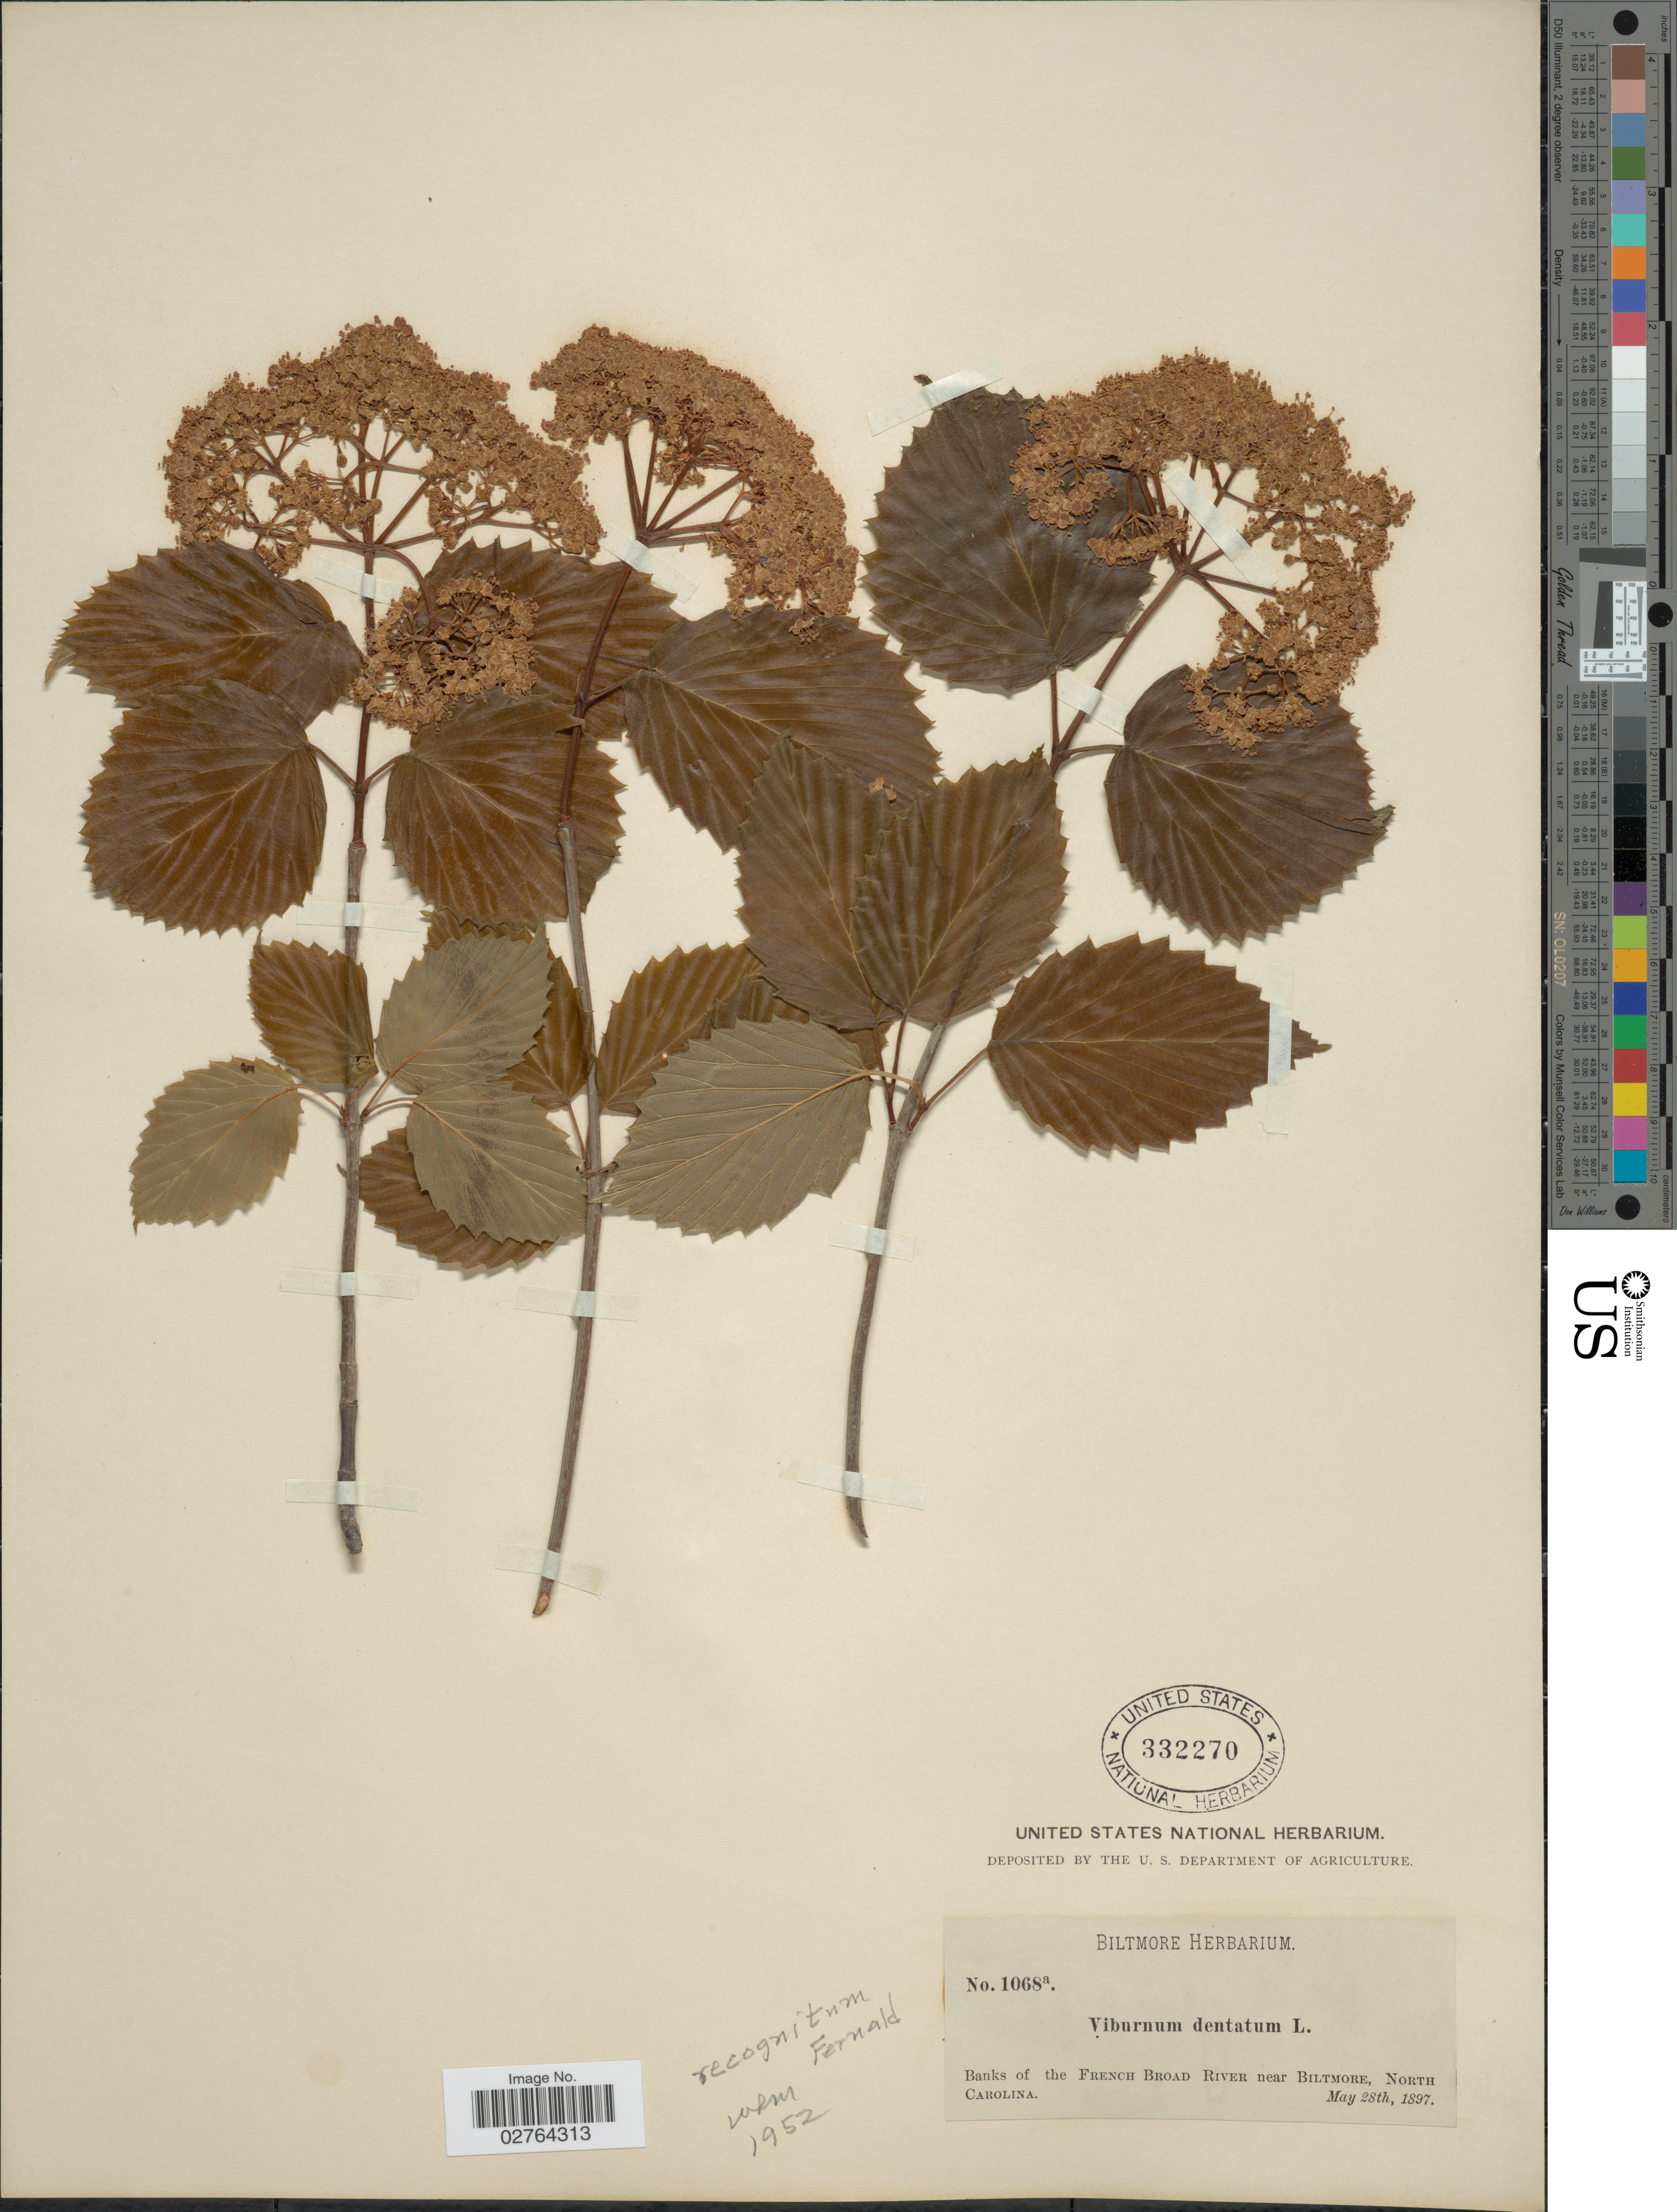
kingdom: Plantae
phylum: Tracheophyta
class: Magnoliopsida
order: Dipsacales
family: Viburnaceae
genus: Viburnum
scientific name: Viburnum recognitum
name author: Fernald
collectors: ex herb. Biltmore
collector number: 1068a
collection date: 1897-05-28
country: United States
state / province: North Carolina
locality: Banks of the French Broad River near Biltmore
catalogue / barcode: US 332270